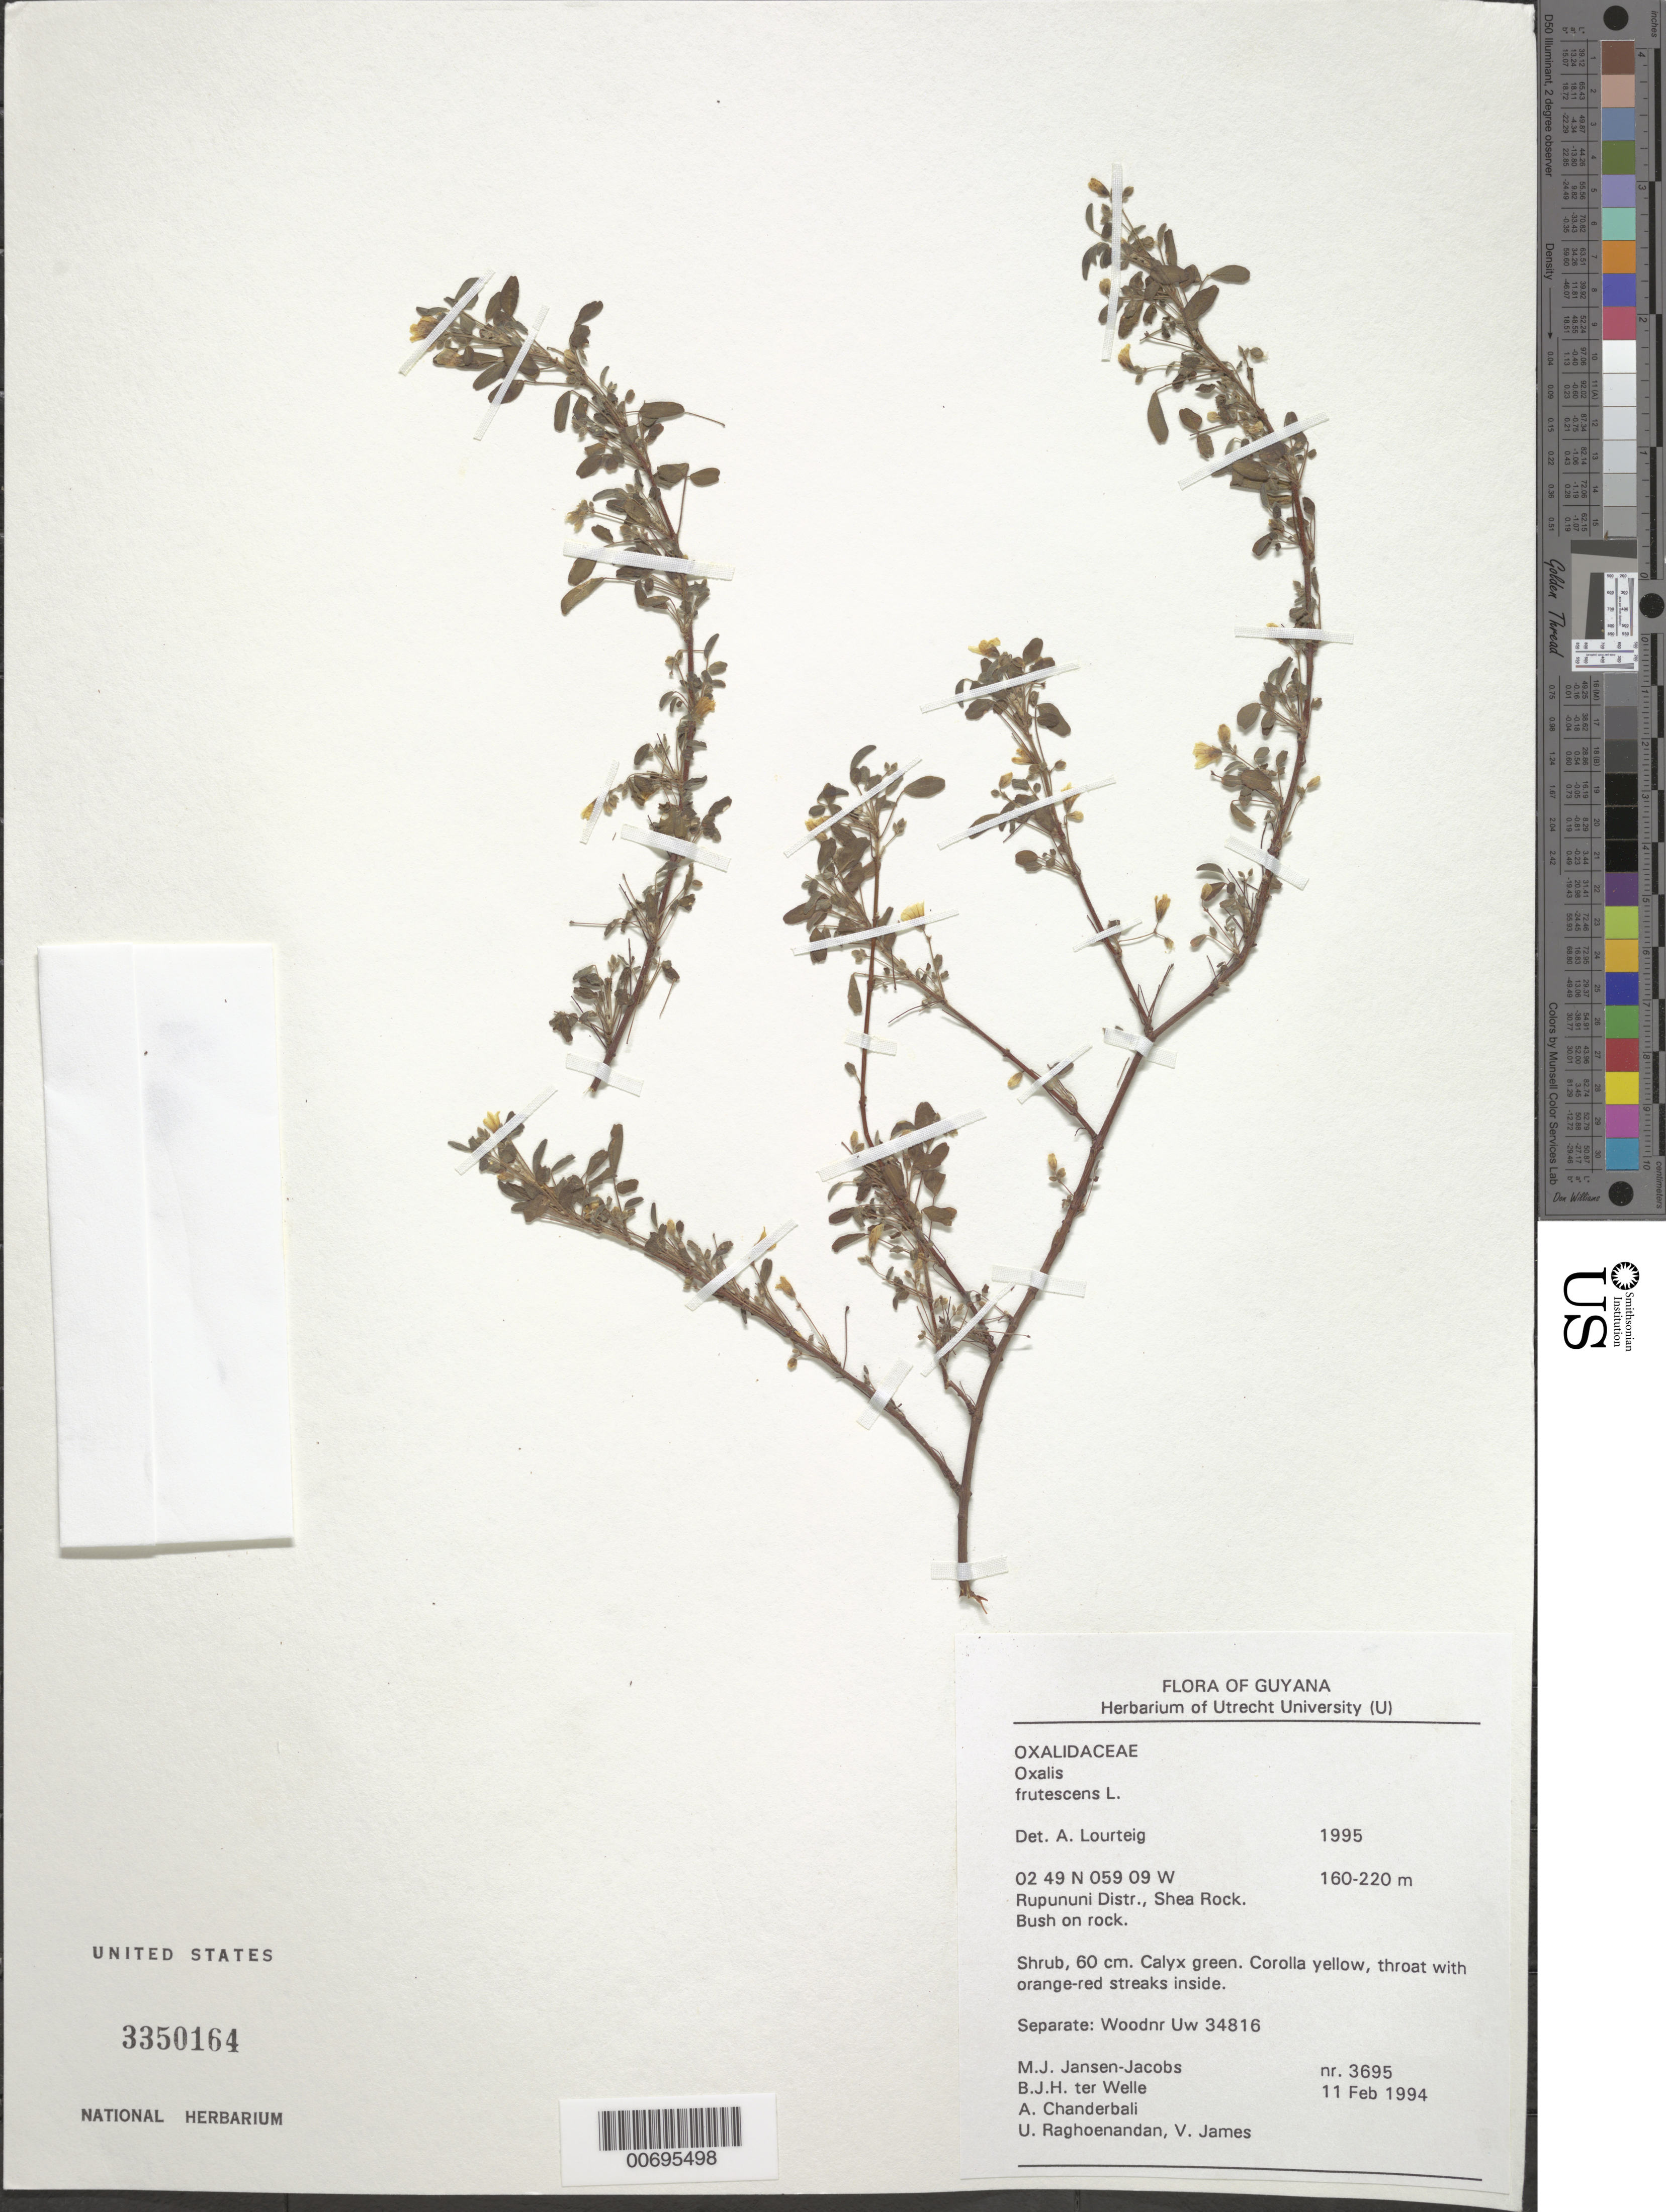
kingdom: Plantae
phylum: Tracheophyta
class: Magnoliopsida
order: Oxalidales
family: Oxalidaceae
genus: Oxalis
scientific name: Oxalis frutescens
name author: L.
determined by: Lourteig, A.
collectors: M. J. Jansen-Jacobs, B. Welle, A. S. Chanderbali, U. Raghoenandan & V. James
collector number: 3695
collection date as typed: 11-Feb-94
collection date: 1994-02-11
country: Guyana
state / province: U. Takutu-U. Essequibo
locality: Shea Rock, Rupununi Dist.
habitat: Bush on rock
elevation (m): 160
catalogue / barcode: US 3350164